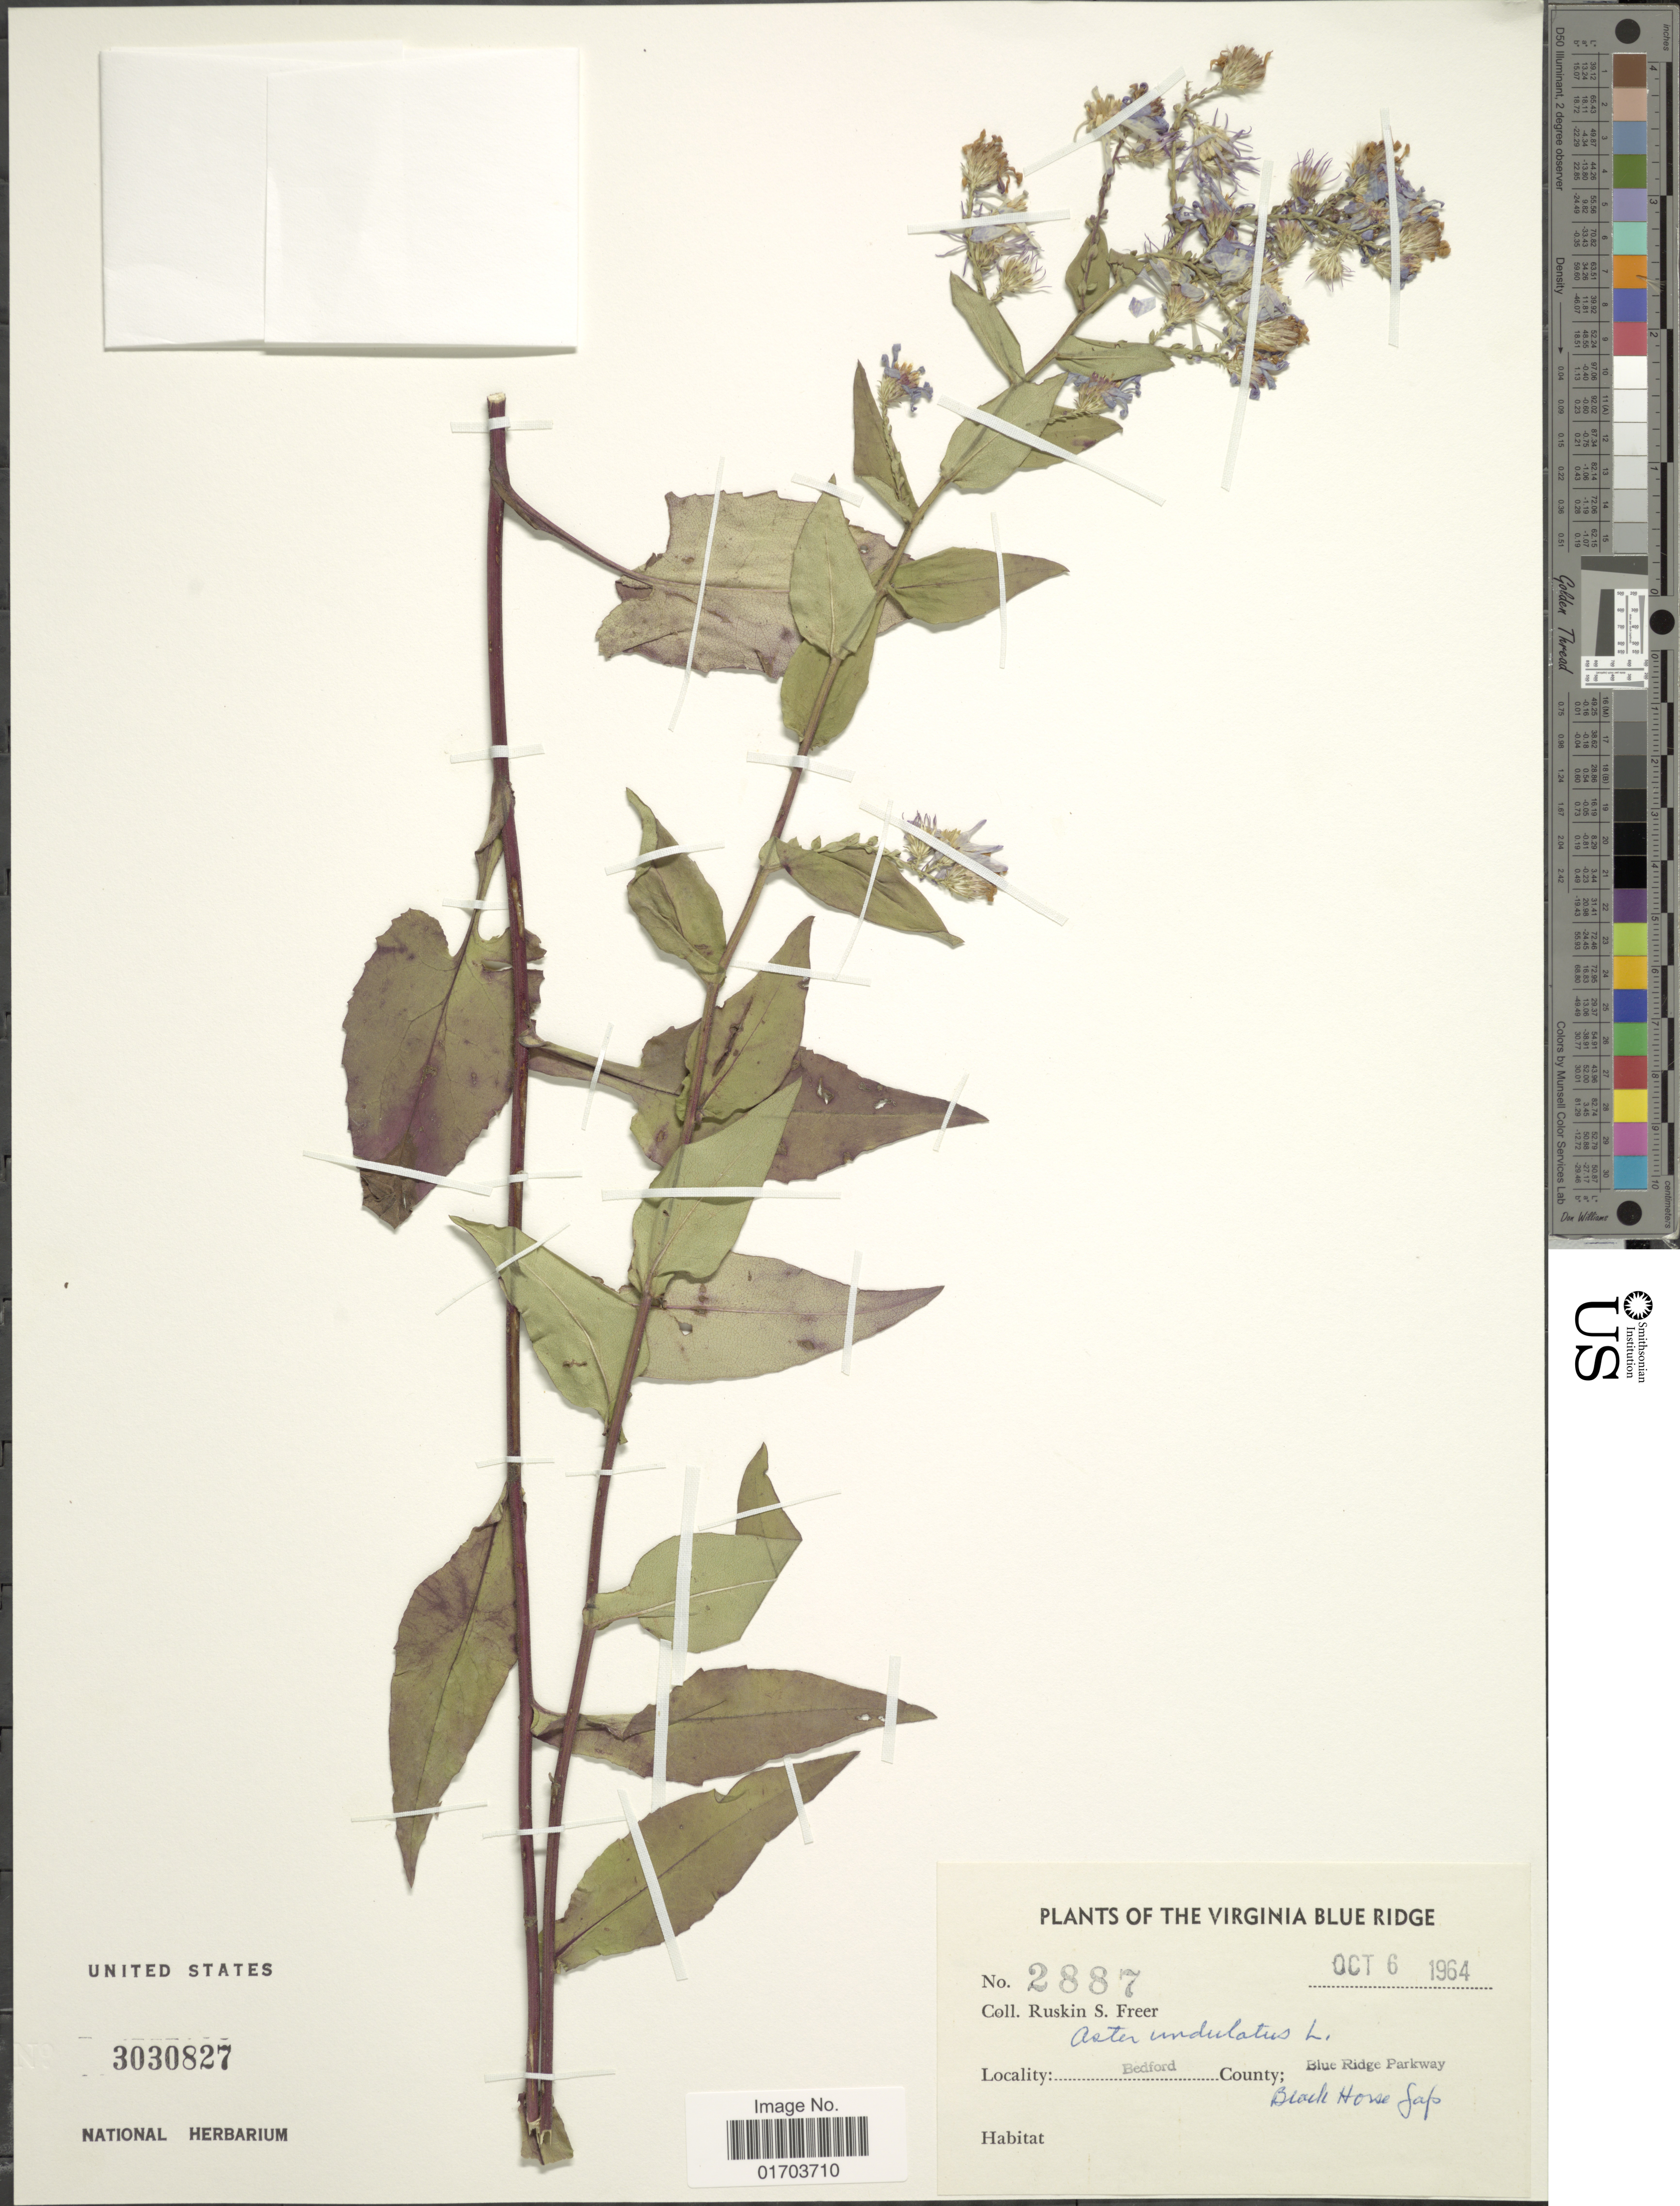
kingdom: Plantae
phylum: Tracheophyta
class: Magnoliopsida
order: Asterales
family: Asteraceae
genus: Symphyotrichum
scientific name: Symphyotrichum undulatum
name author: (L.) G.L. Nesom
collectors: R. Freer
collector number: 2887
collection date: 1964-10-06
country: United States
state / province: Virginia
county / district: Bedford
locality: Virginia Blue Ridge. Bedford County; Blue Ridge Parkway. Black Horse Gap.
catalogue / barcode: US 3030827